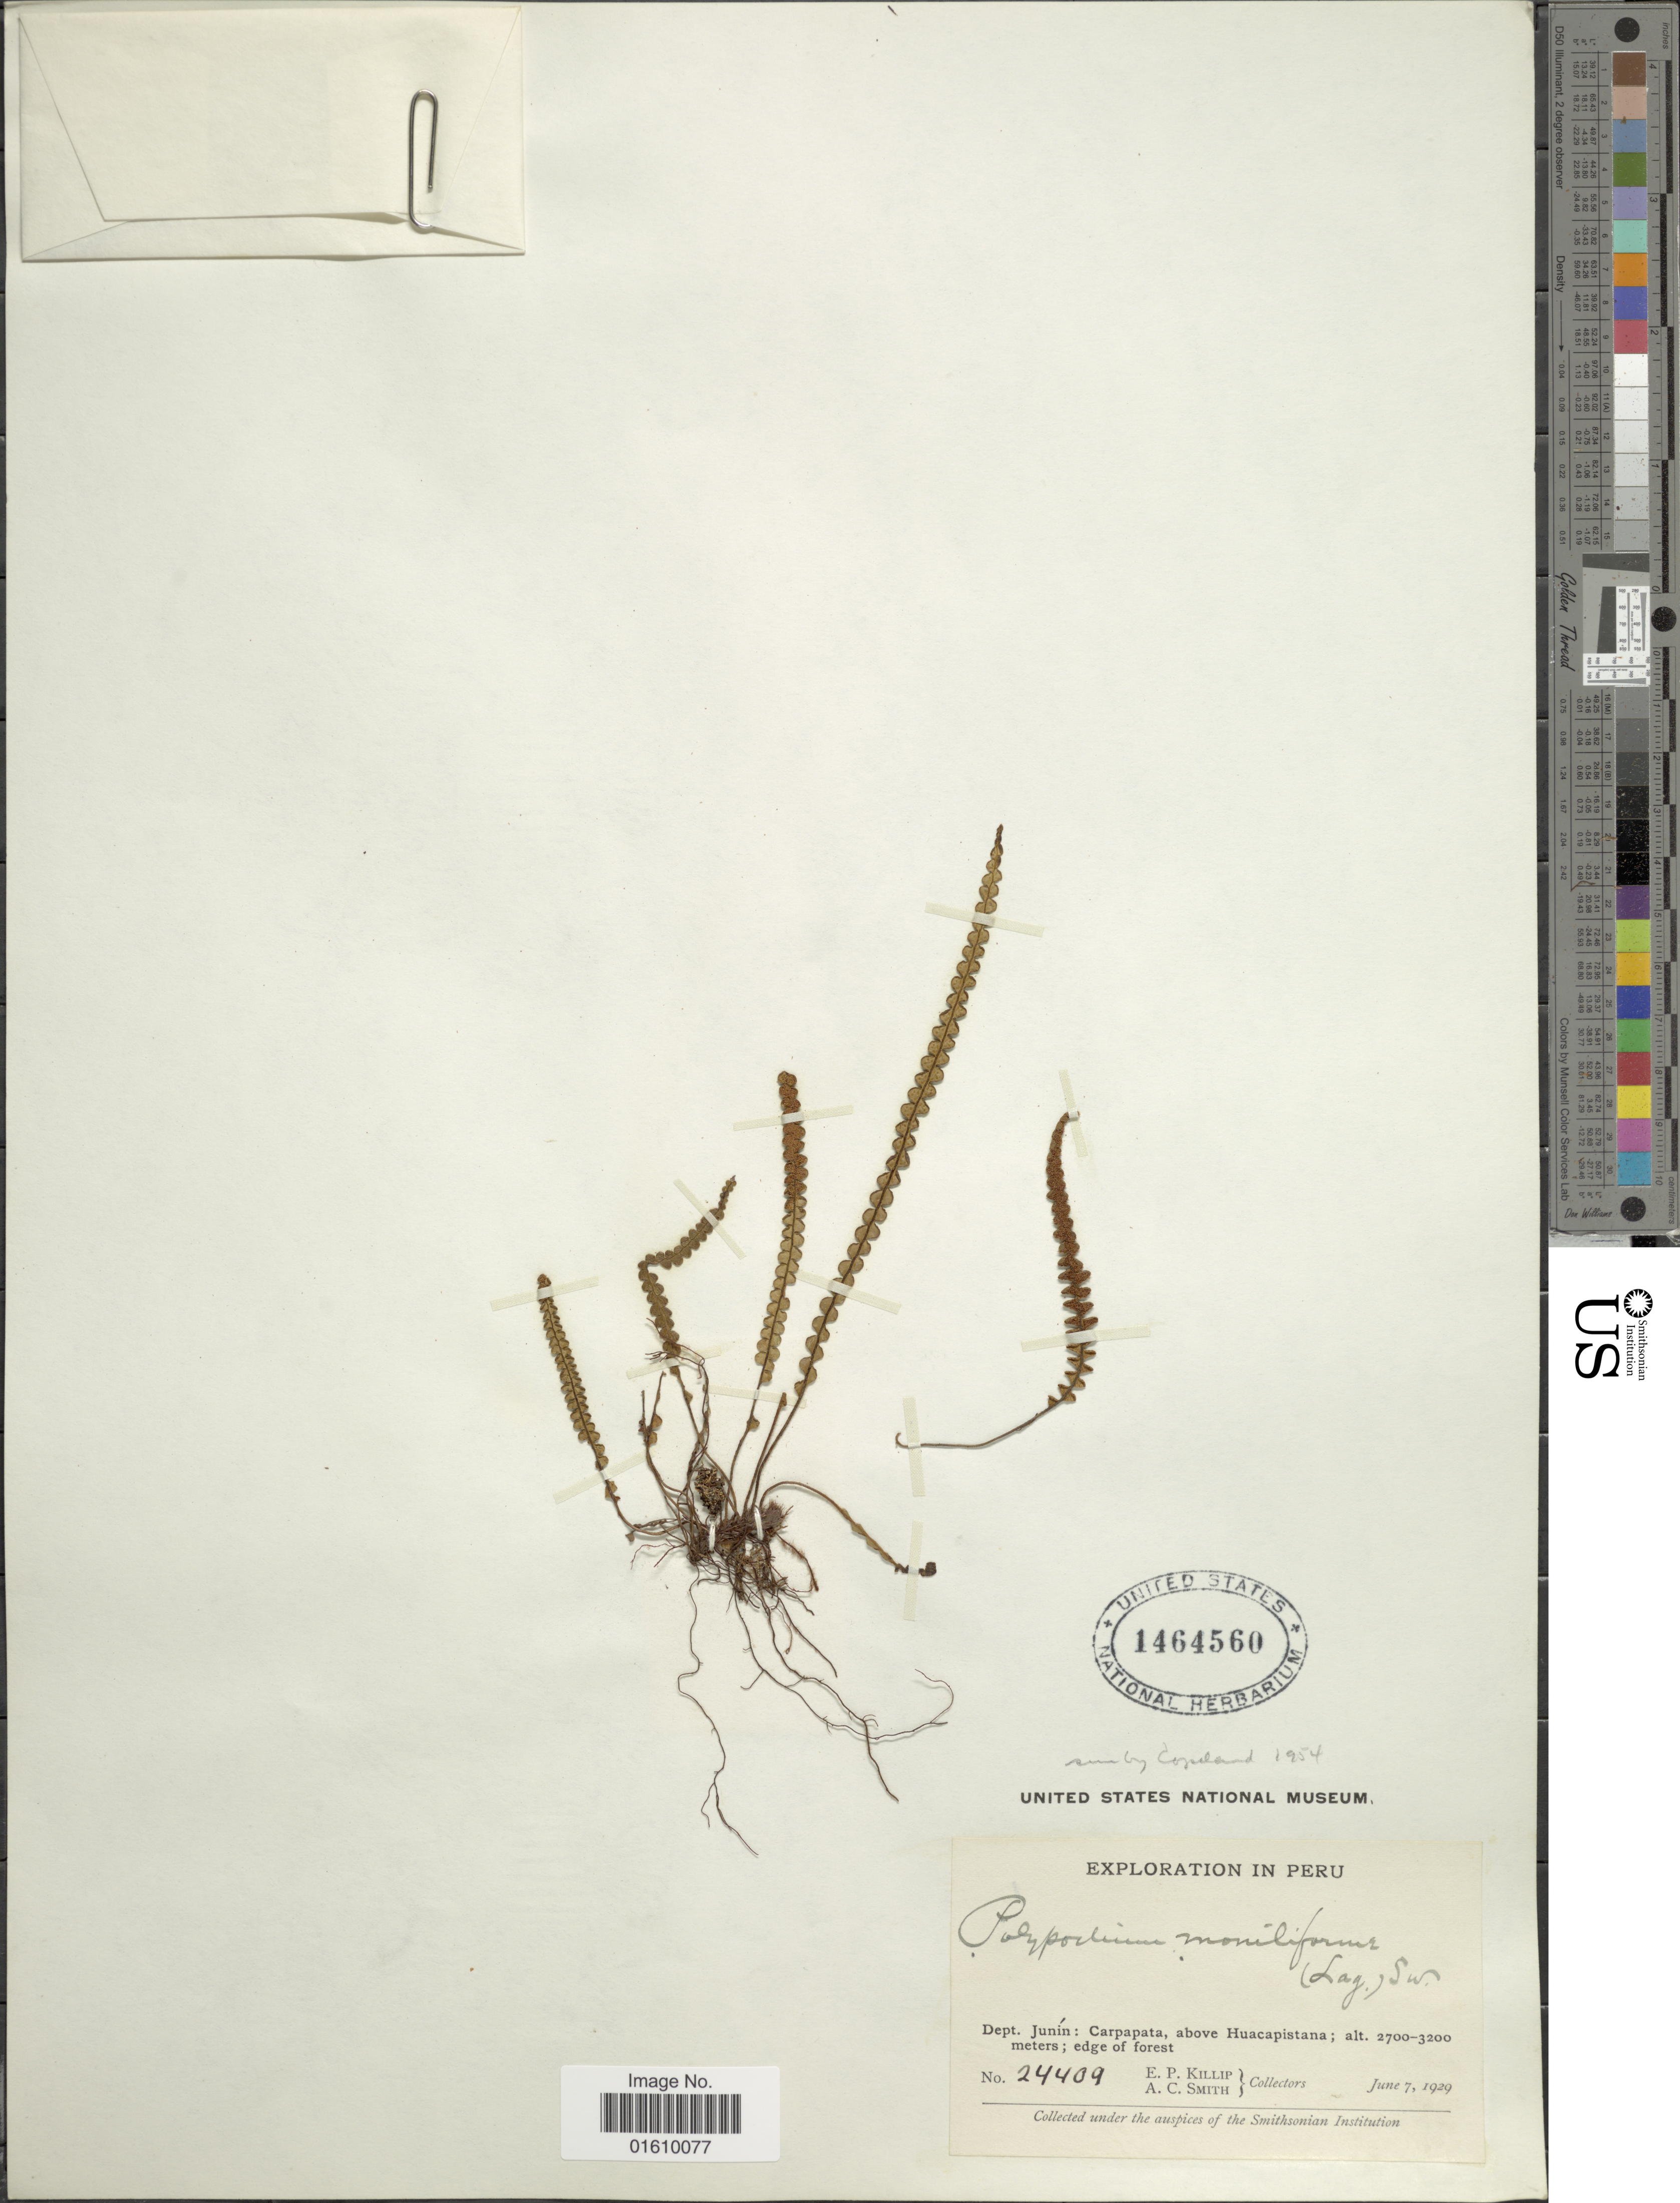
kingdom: Plantae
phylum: Tracheophyta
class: Polypodiopsida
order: Polypodiales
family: Polypodiaceae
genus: Melpomene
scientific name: Melpomene moniliformis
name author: (Lag. ex Sw.) A.R. Sm. & R.C. Moran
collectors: E. P. Killip & A. C. Smith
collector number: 24409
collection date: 1929-06-07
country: Peru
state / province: Junín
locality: Dept. Junin: Carpapata, above Huacapistana.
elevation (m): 2700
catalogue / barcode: US 1464560